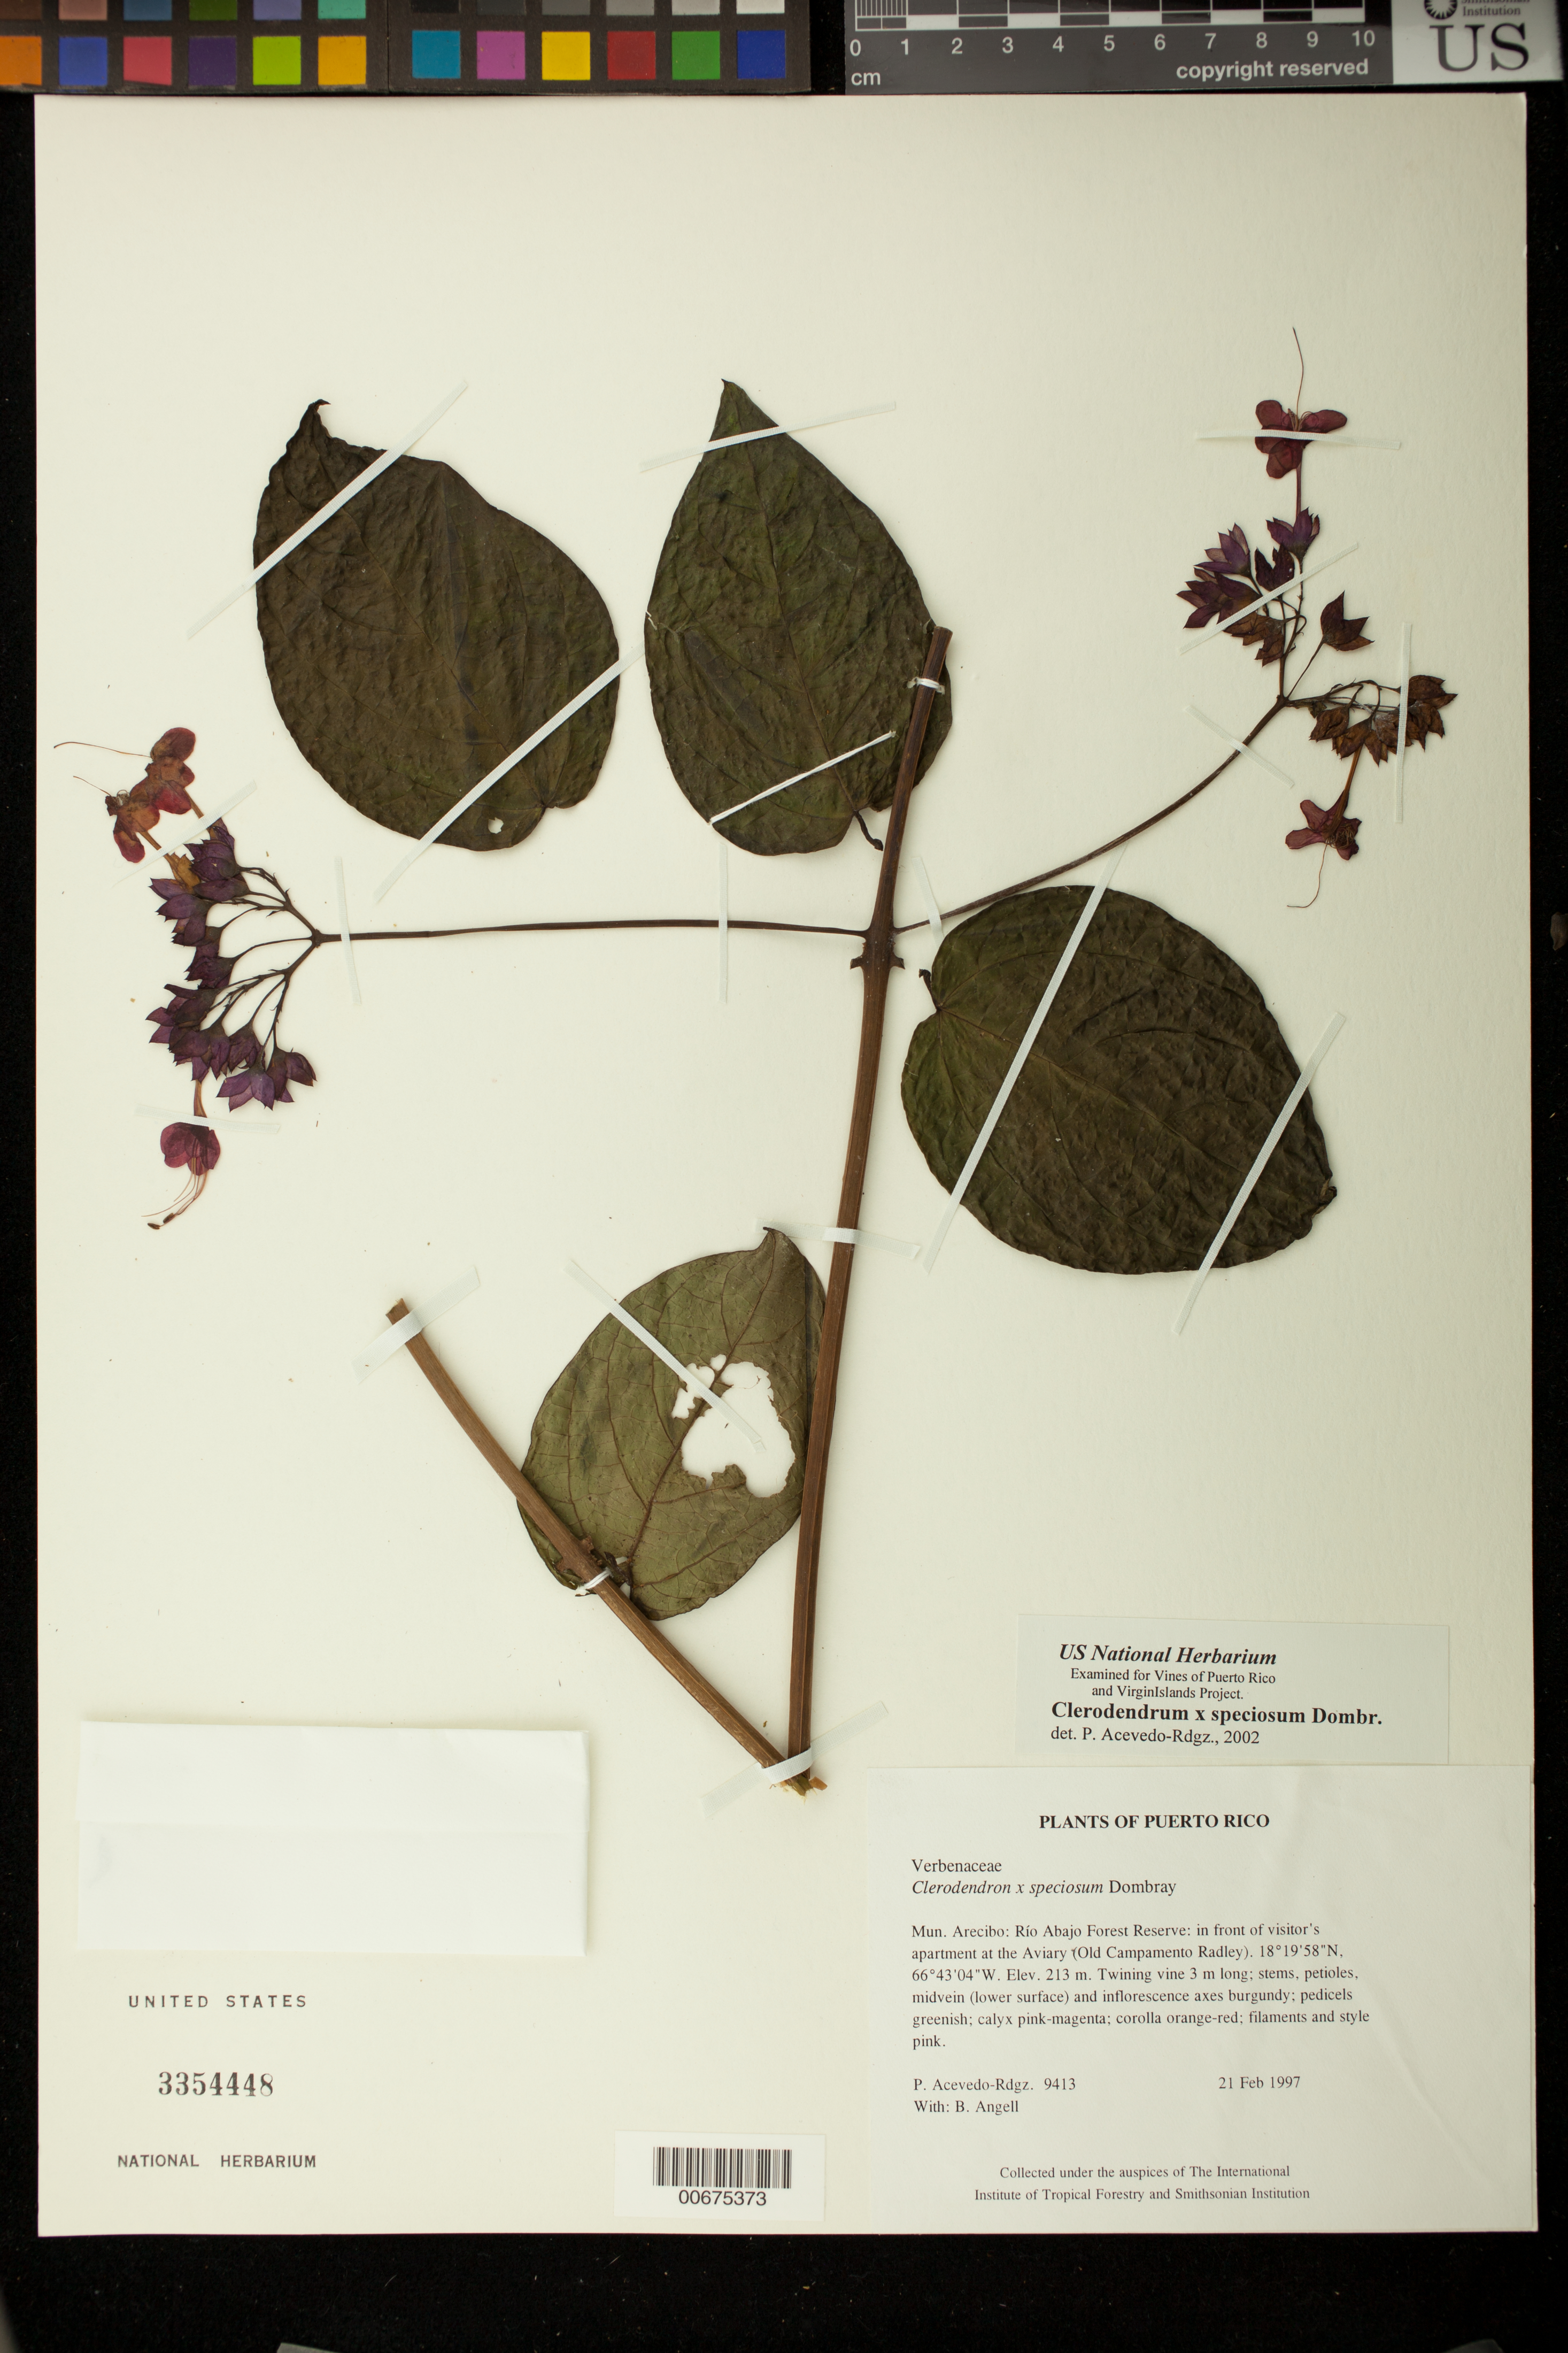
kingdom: Plantae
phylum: Tracheophyta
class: Magnoliopsida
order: Lamiales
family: Lamiaceae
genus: Clerodendrum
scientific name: Clerodendrum x speciosum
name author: Dombrain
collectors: P. Acevedo-Rodr. & Bobbi Angell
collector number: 9413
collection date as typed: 21 Feb 1997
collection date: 1997-02-21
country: Puerto Rico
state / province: Arecibo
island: Puerto Rico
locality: Arecibo; Río Abajo Forest Reserve: in front of visitor's apartment at the Aviary (Old Campamento Radley).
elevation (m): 213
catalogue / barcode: US 3354448